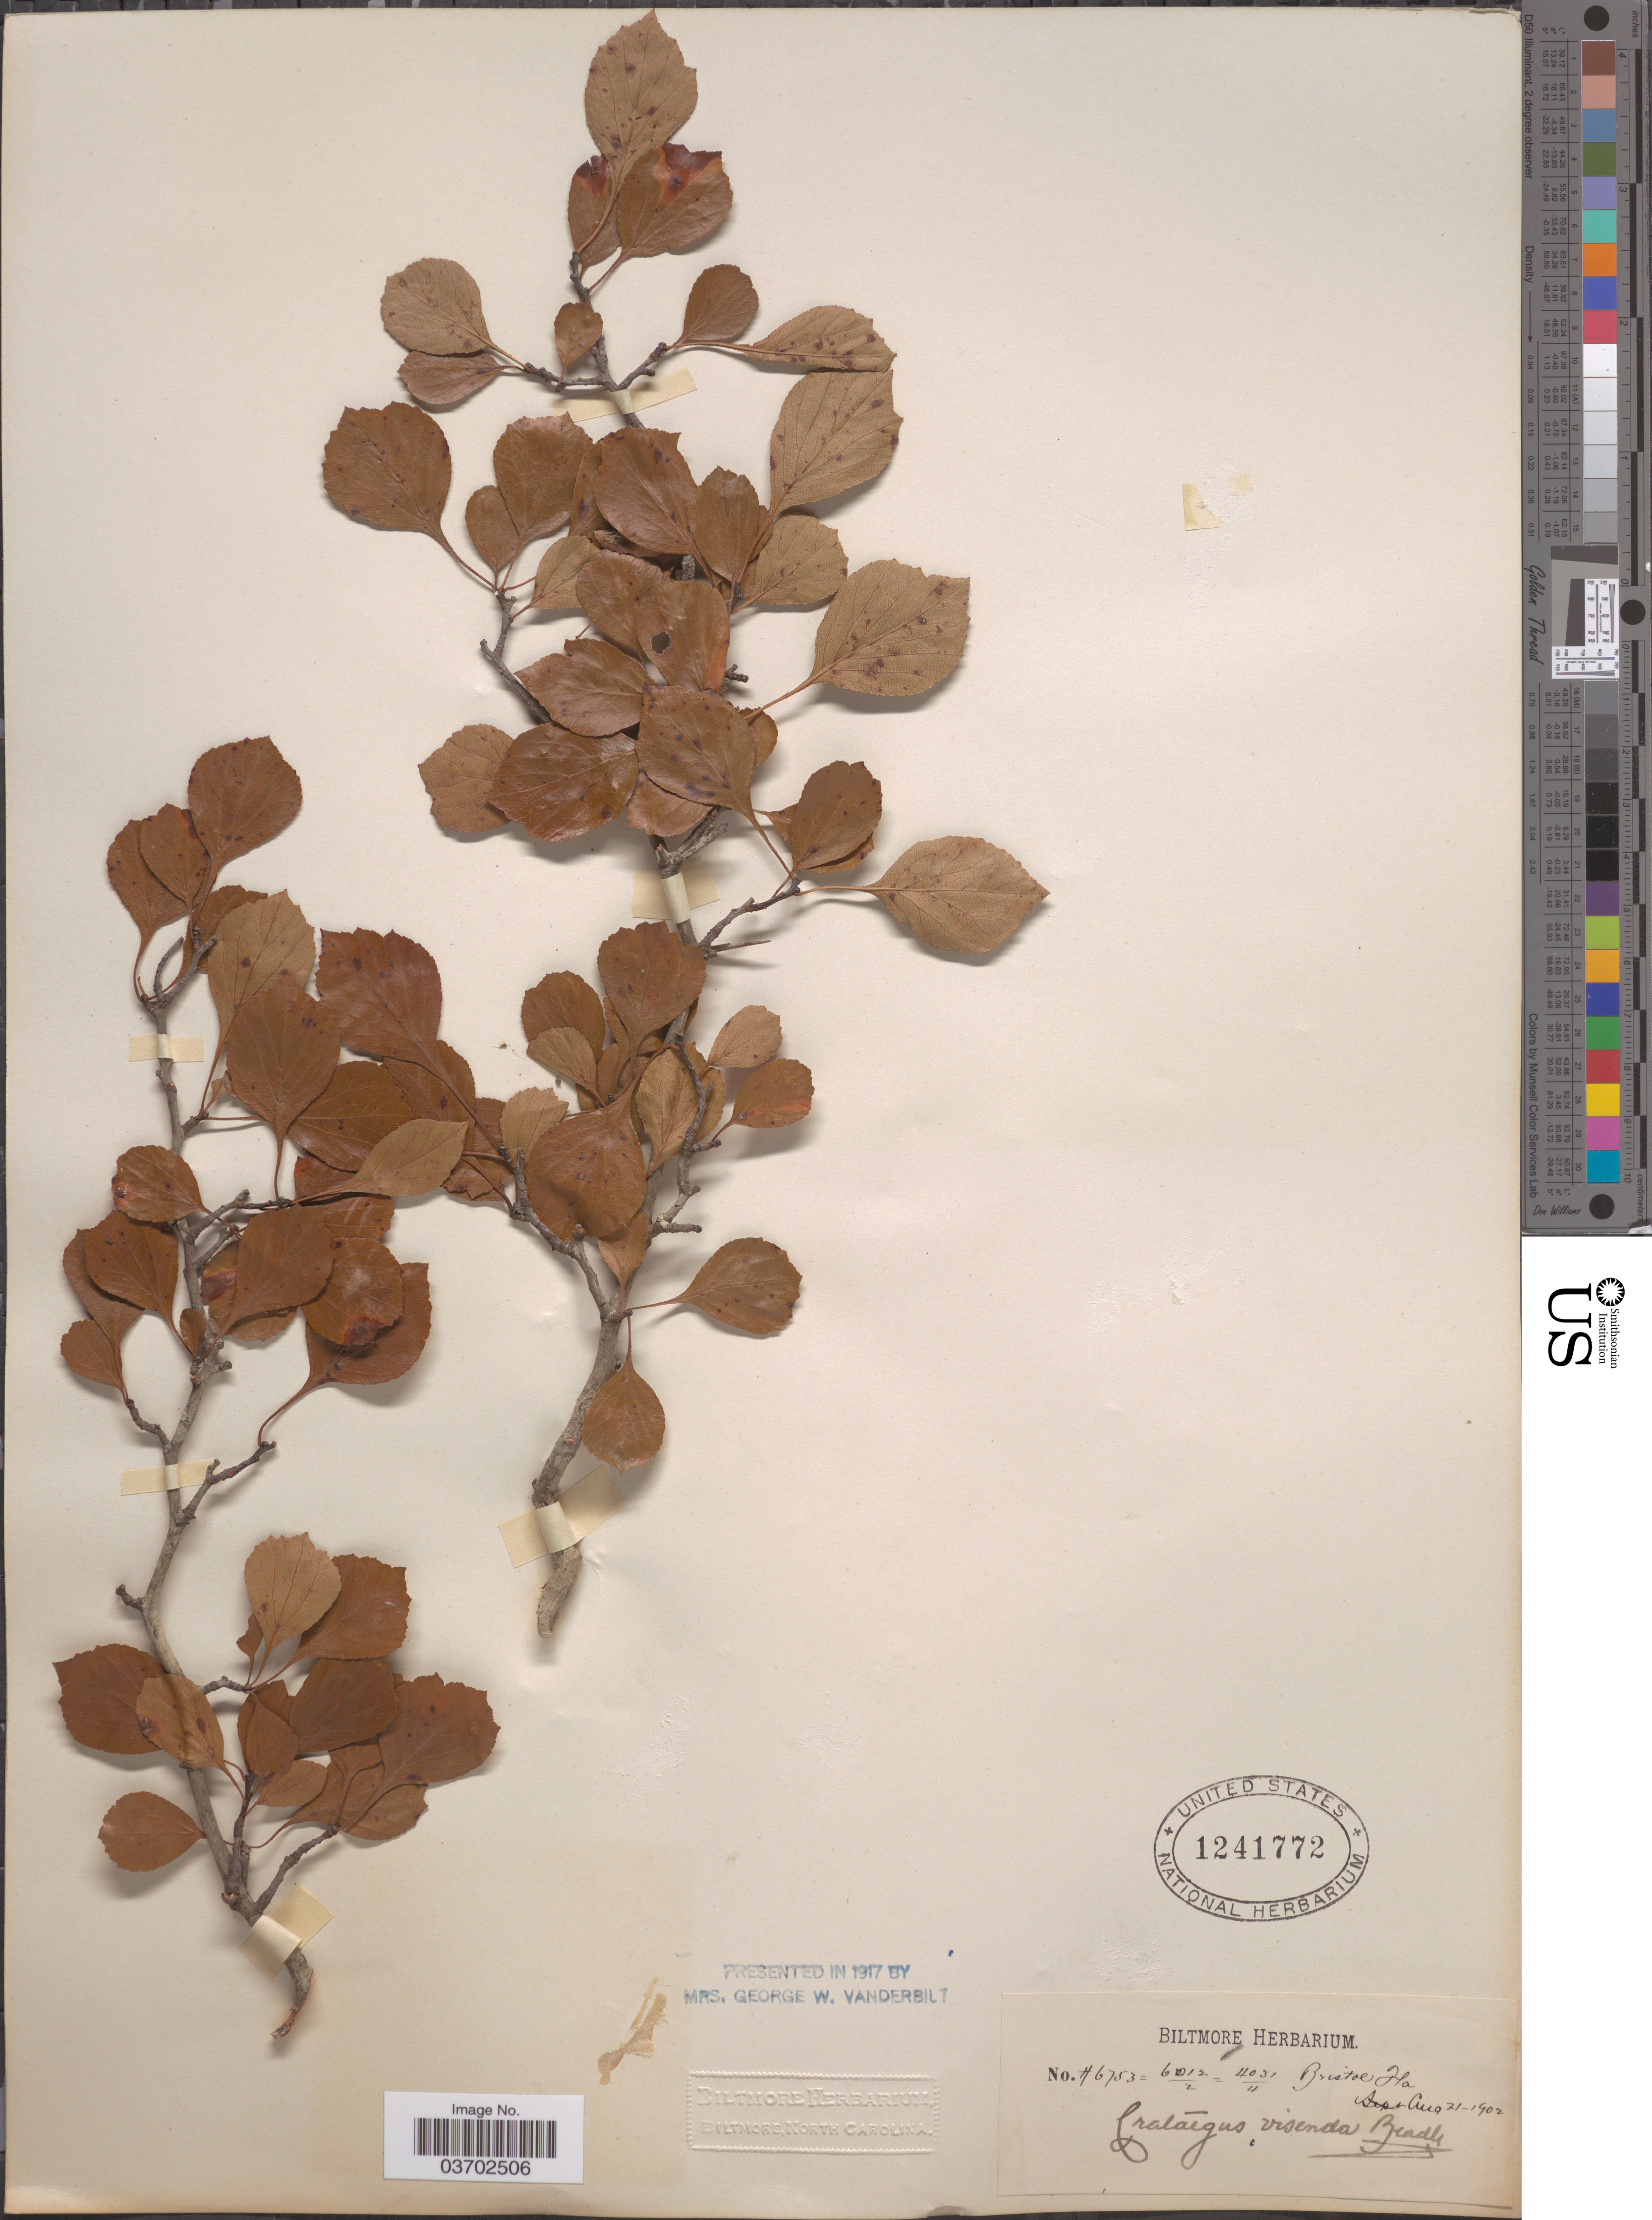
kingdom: Plantae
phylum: Tracheophyta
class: Magnoliopsida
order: Rosales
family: Rosaceae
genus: Crataegus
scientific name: Crataegus visenda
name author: Beadle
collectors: ex herb. Biltmore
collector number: H6753=6012/2=4031/4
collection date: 1902-08-21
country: United States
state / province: Florida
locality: Bristol.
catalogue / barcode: US 1241772